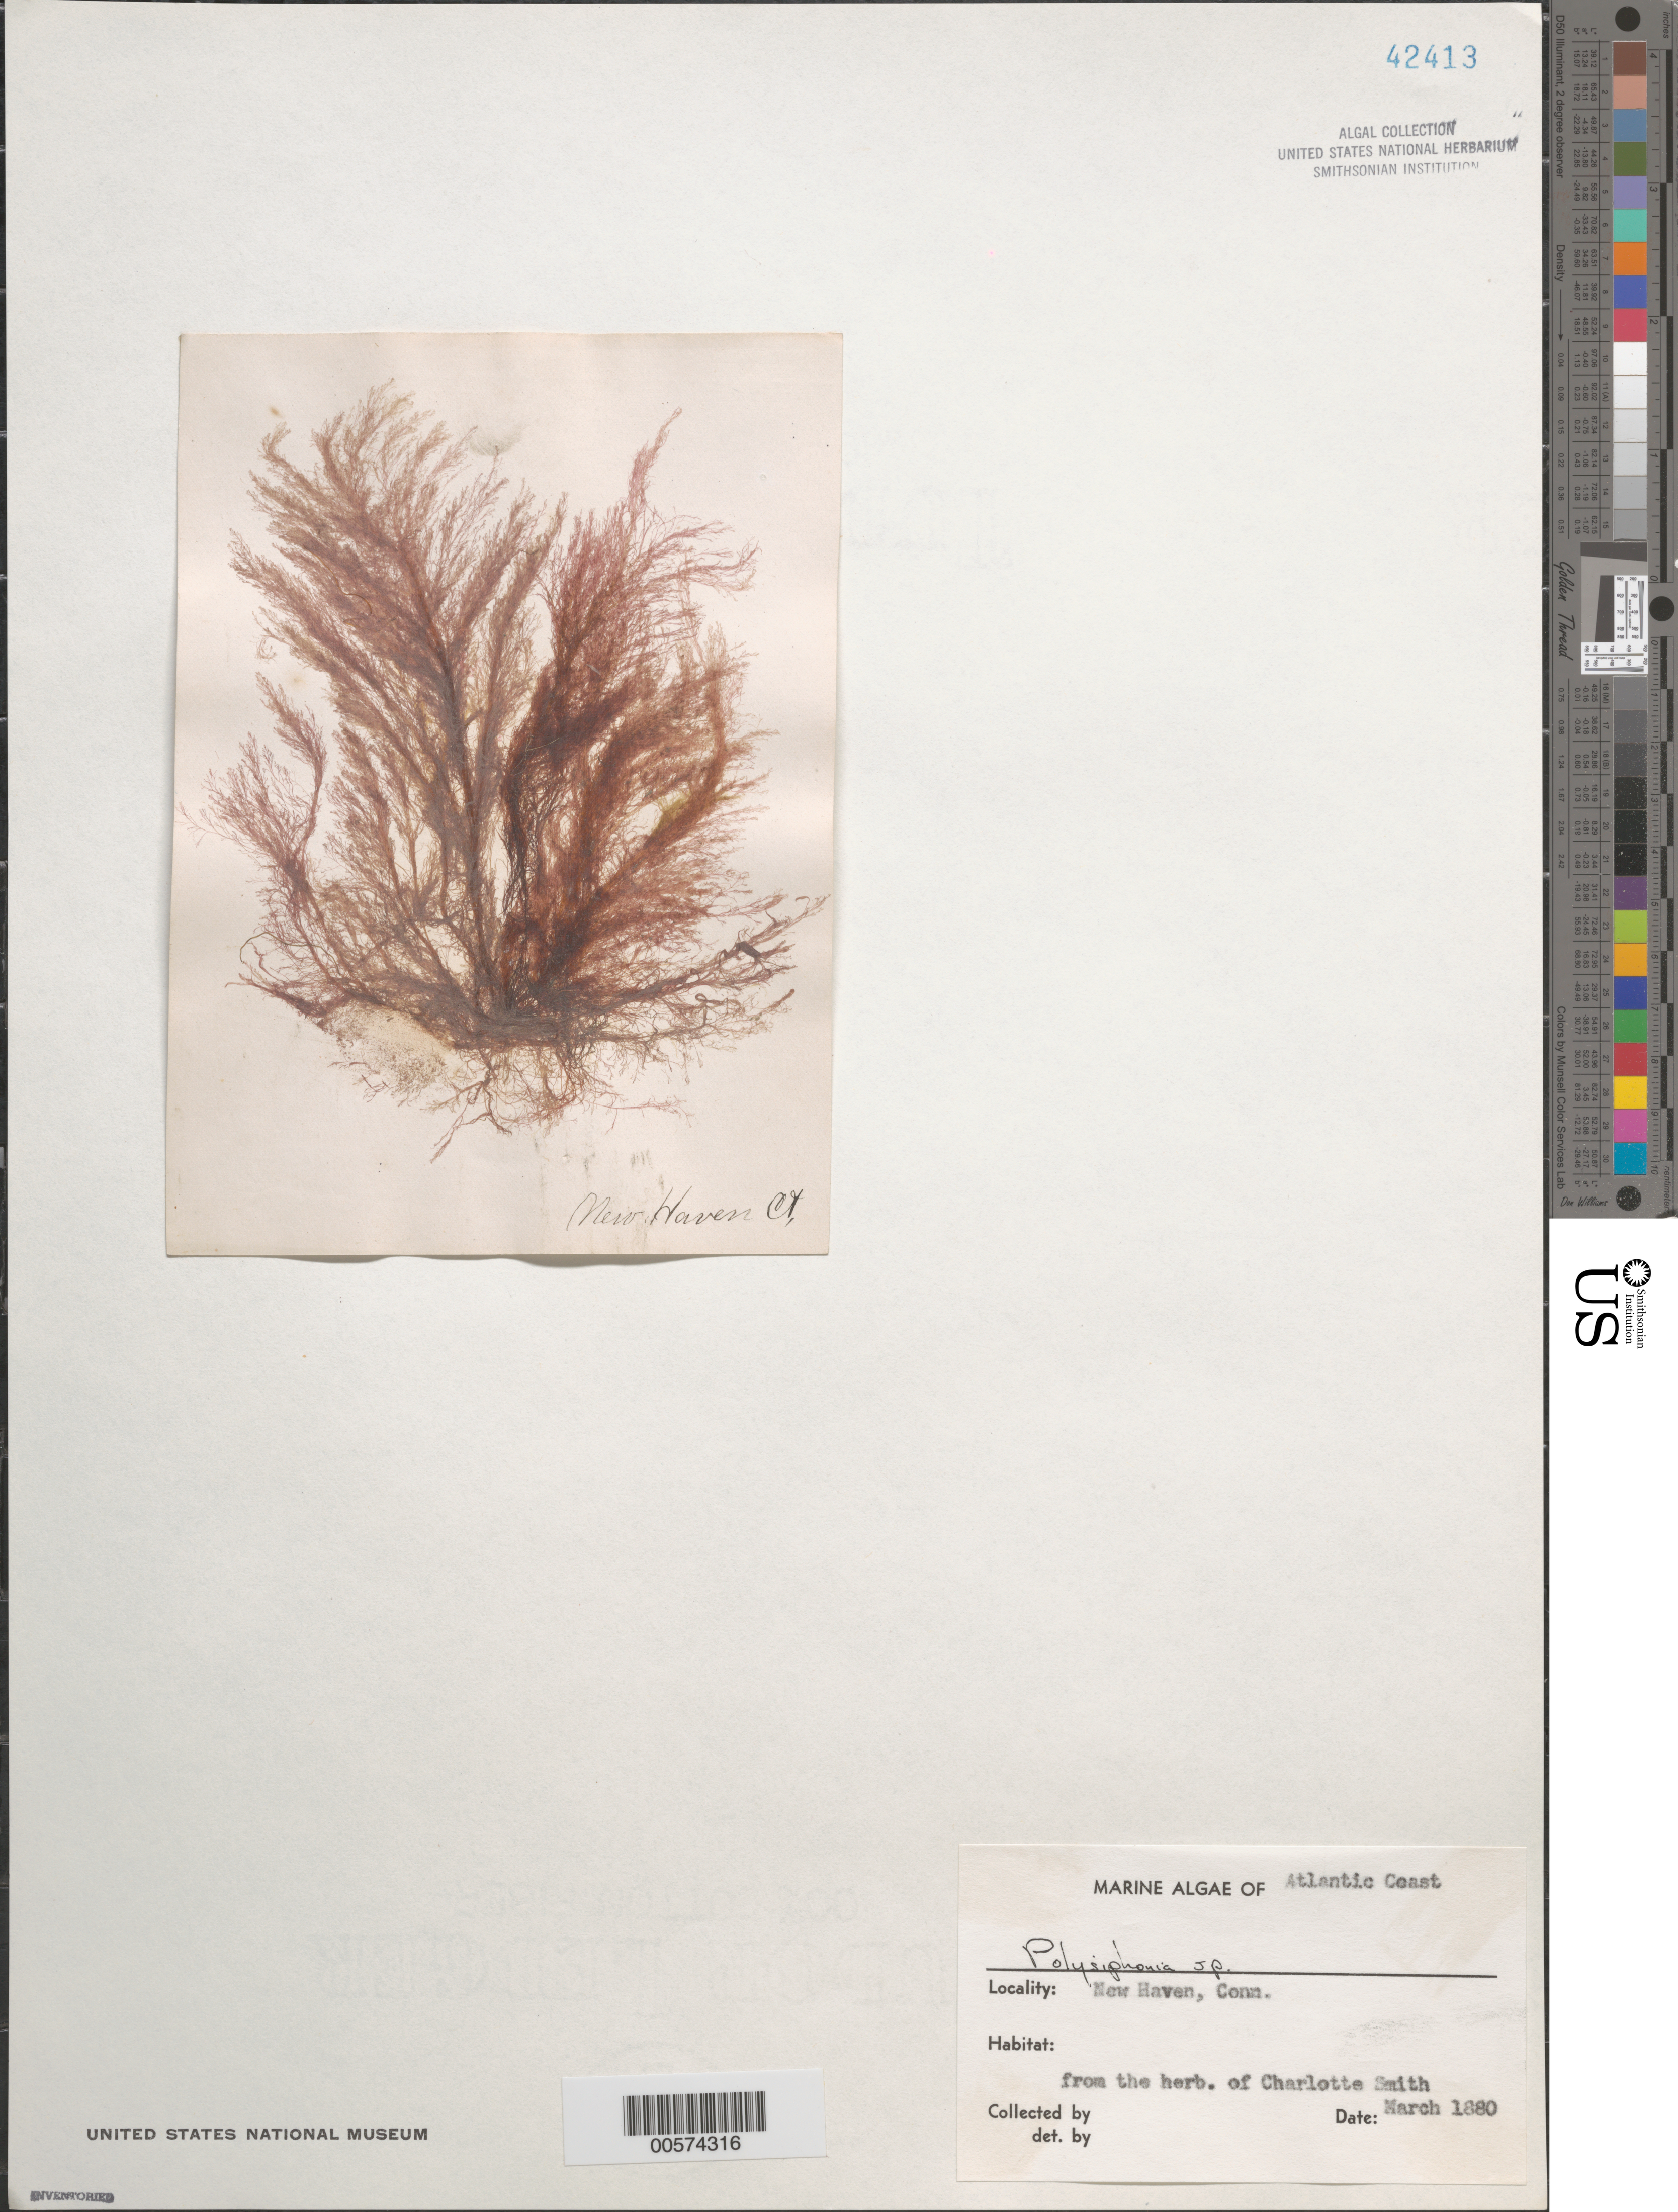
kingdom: Plantae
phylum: Rhodophyta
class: Florideophyceae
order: Ceramiales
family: Rhodomelaceae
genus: Polysiphonia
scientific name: Polysiphonia sp.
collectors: Charlotte Smith (herbarium)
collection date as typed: Mar 1880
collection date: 1880-03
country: United States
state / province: Connecticut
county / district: New Haven County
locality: New Haven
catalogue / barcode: US 42413